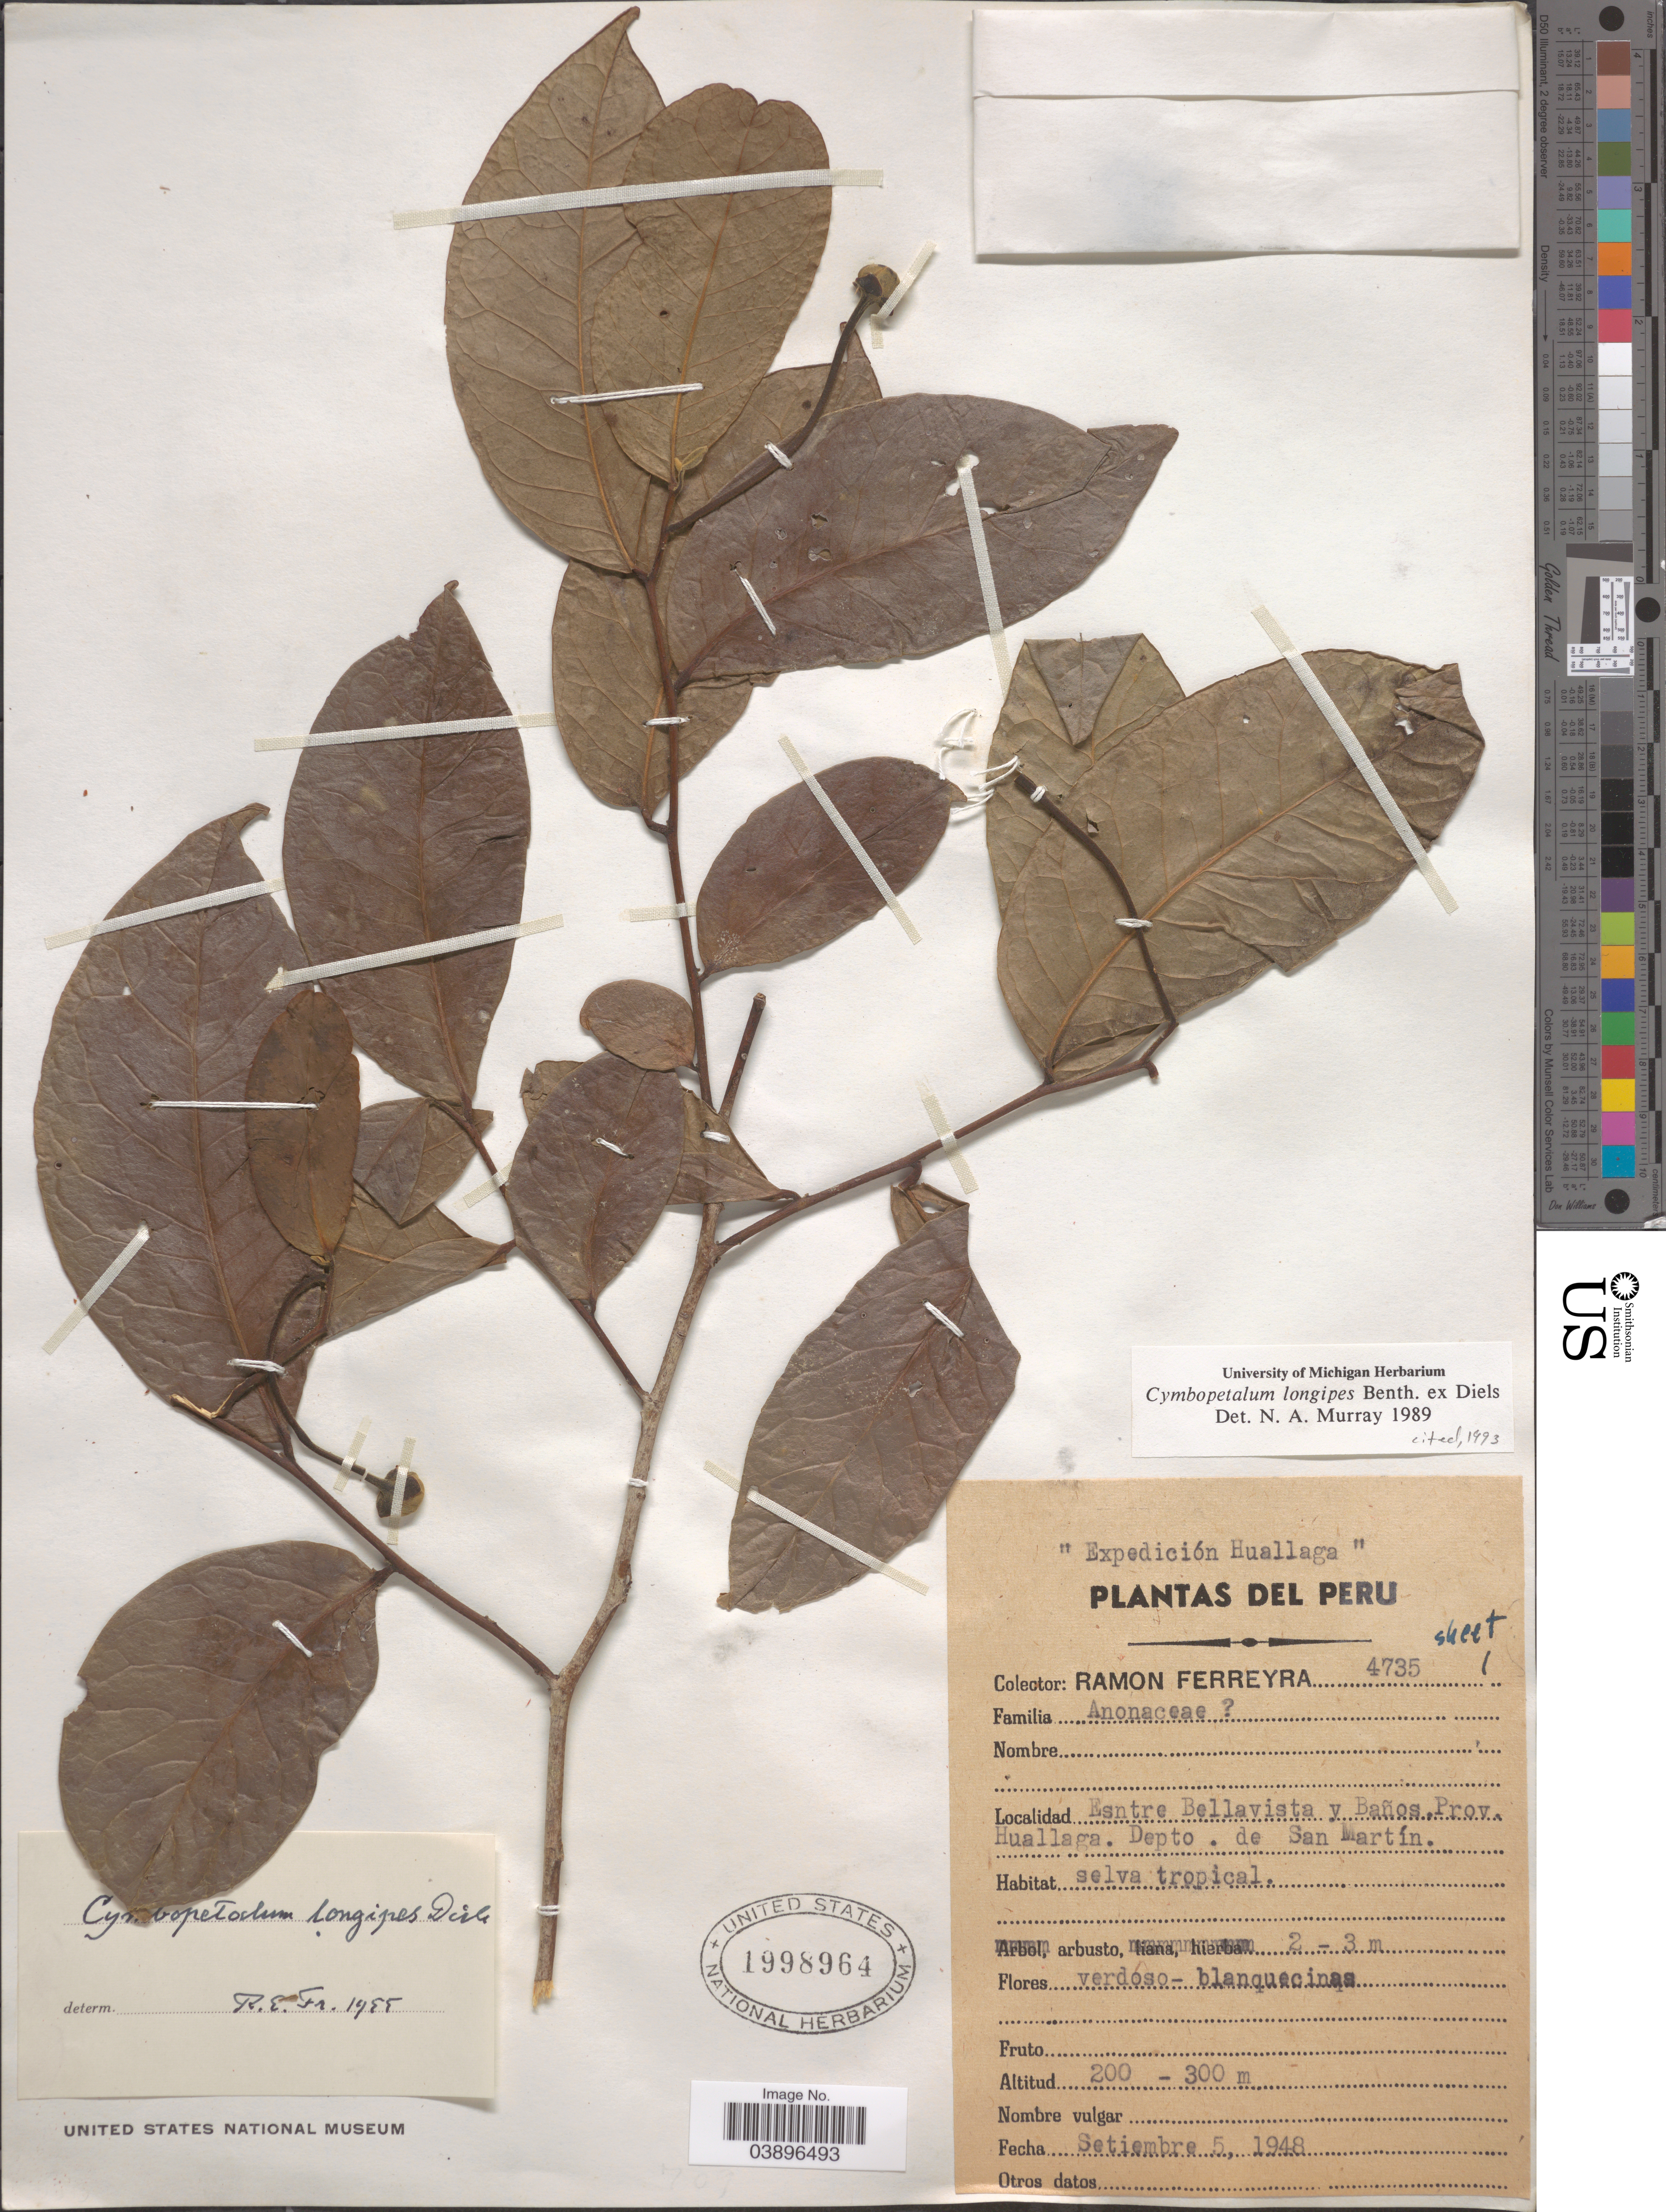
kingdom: Plantae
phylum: Tracheophyta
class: Magnoliopsida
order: Magnoliales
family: Annonaceae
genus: Cymbopetalum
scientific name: Cymbopetalum longipes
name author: Diels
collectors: R. A. Ferreyra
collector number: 4735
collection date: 1948-09-05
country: Peru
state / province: San Martín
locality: Esntre Bellavista y Baños. Prov. Huallaga. Depto. de San Martín.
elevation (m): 200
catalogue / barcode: US 1998964